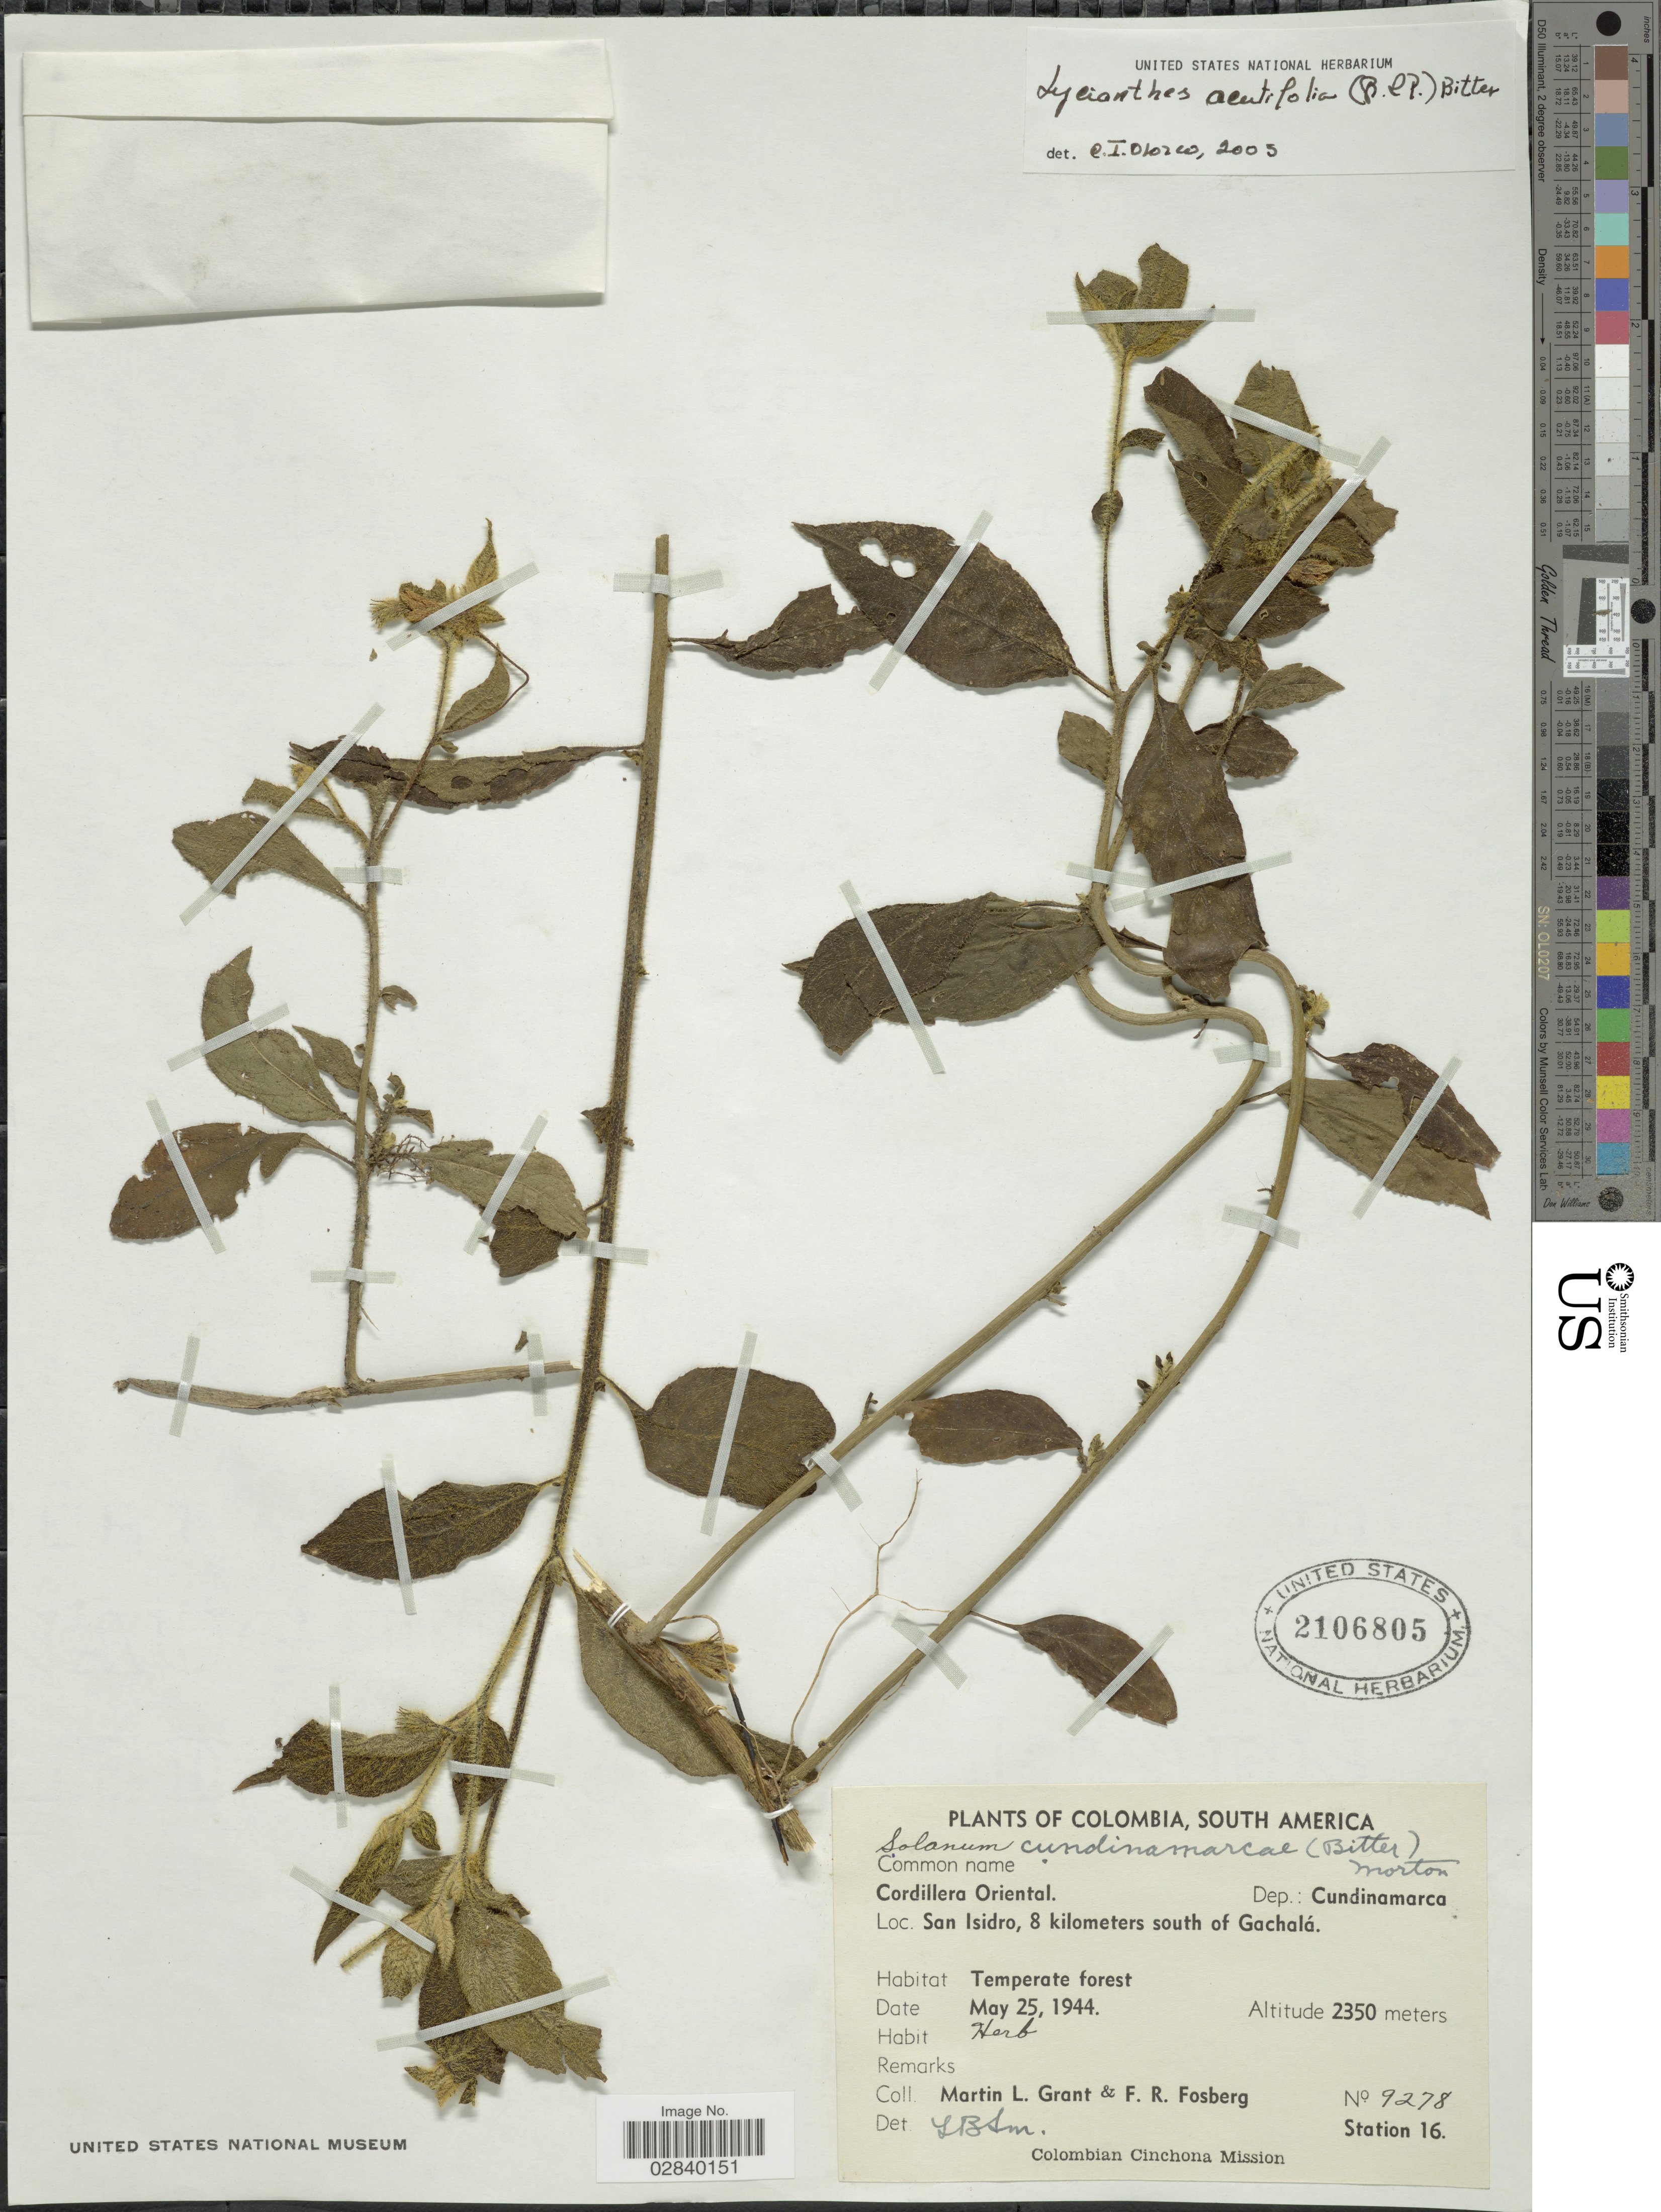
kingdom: Plantae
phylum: Tracheophyta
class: Magnoliopsida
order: Solanales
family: Solanaceae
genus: Lycianthes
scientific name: Lycianthes acutifolia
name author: (Ruiz & Pav.) Bitter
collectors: M. L. Grant & F. R. Fosberg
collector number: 9278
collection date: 1944-05-25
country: Colombia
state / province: Cundinamarca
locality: Cordillera Oriental. Dep.: Cundinamarca. San Isidro, 8 kilometers south of Gachalá.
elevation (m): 2350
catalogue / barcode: US 2106805